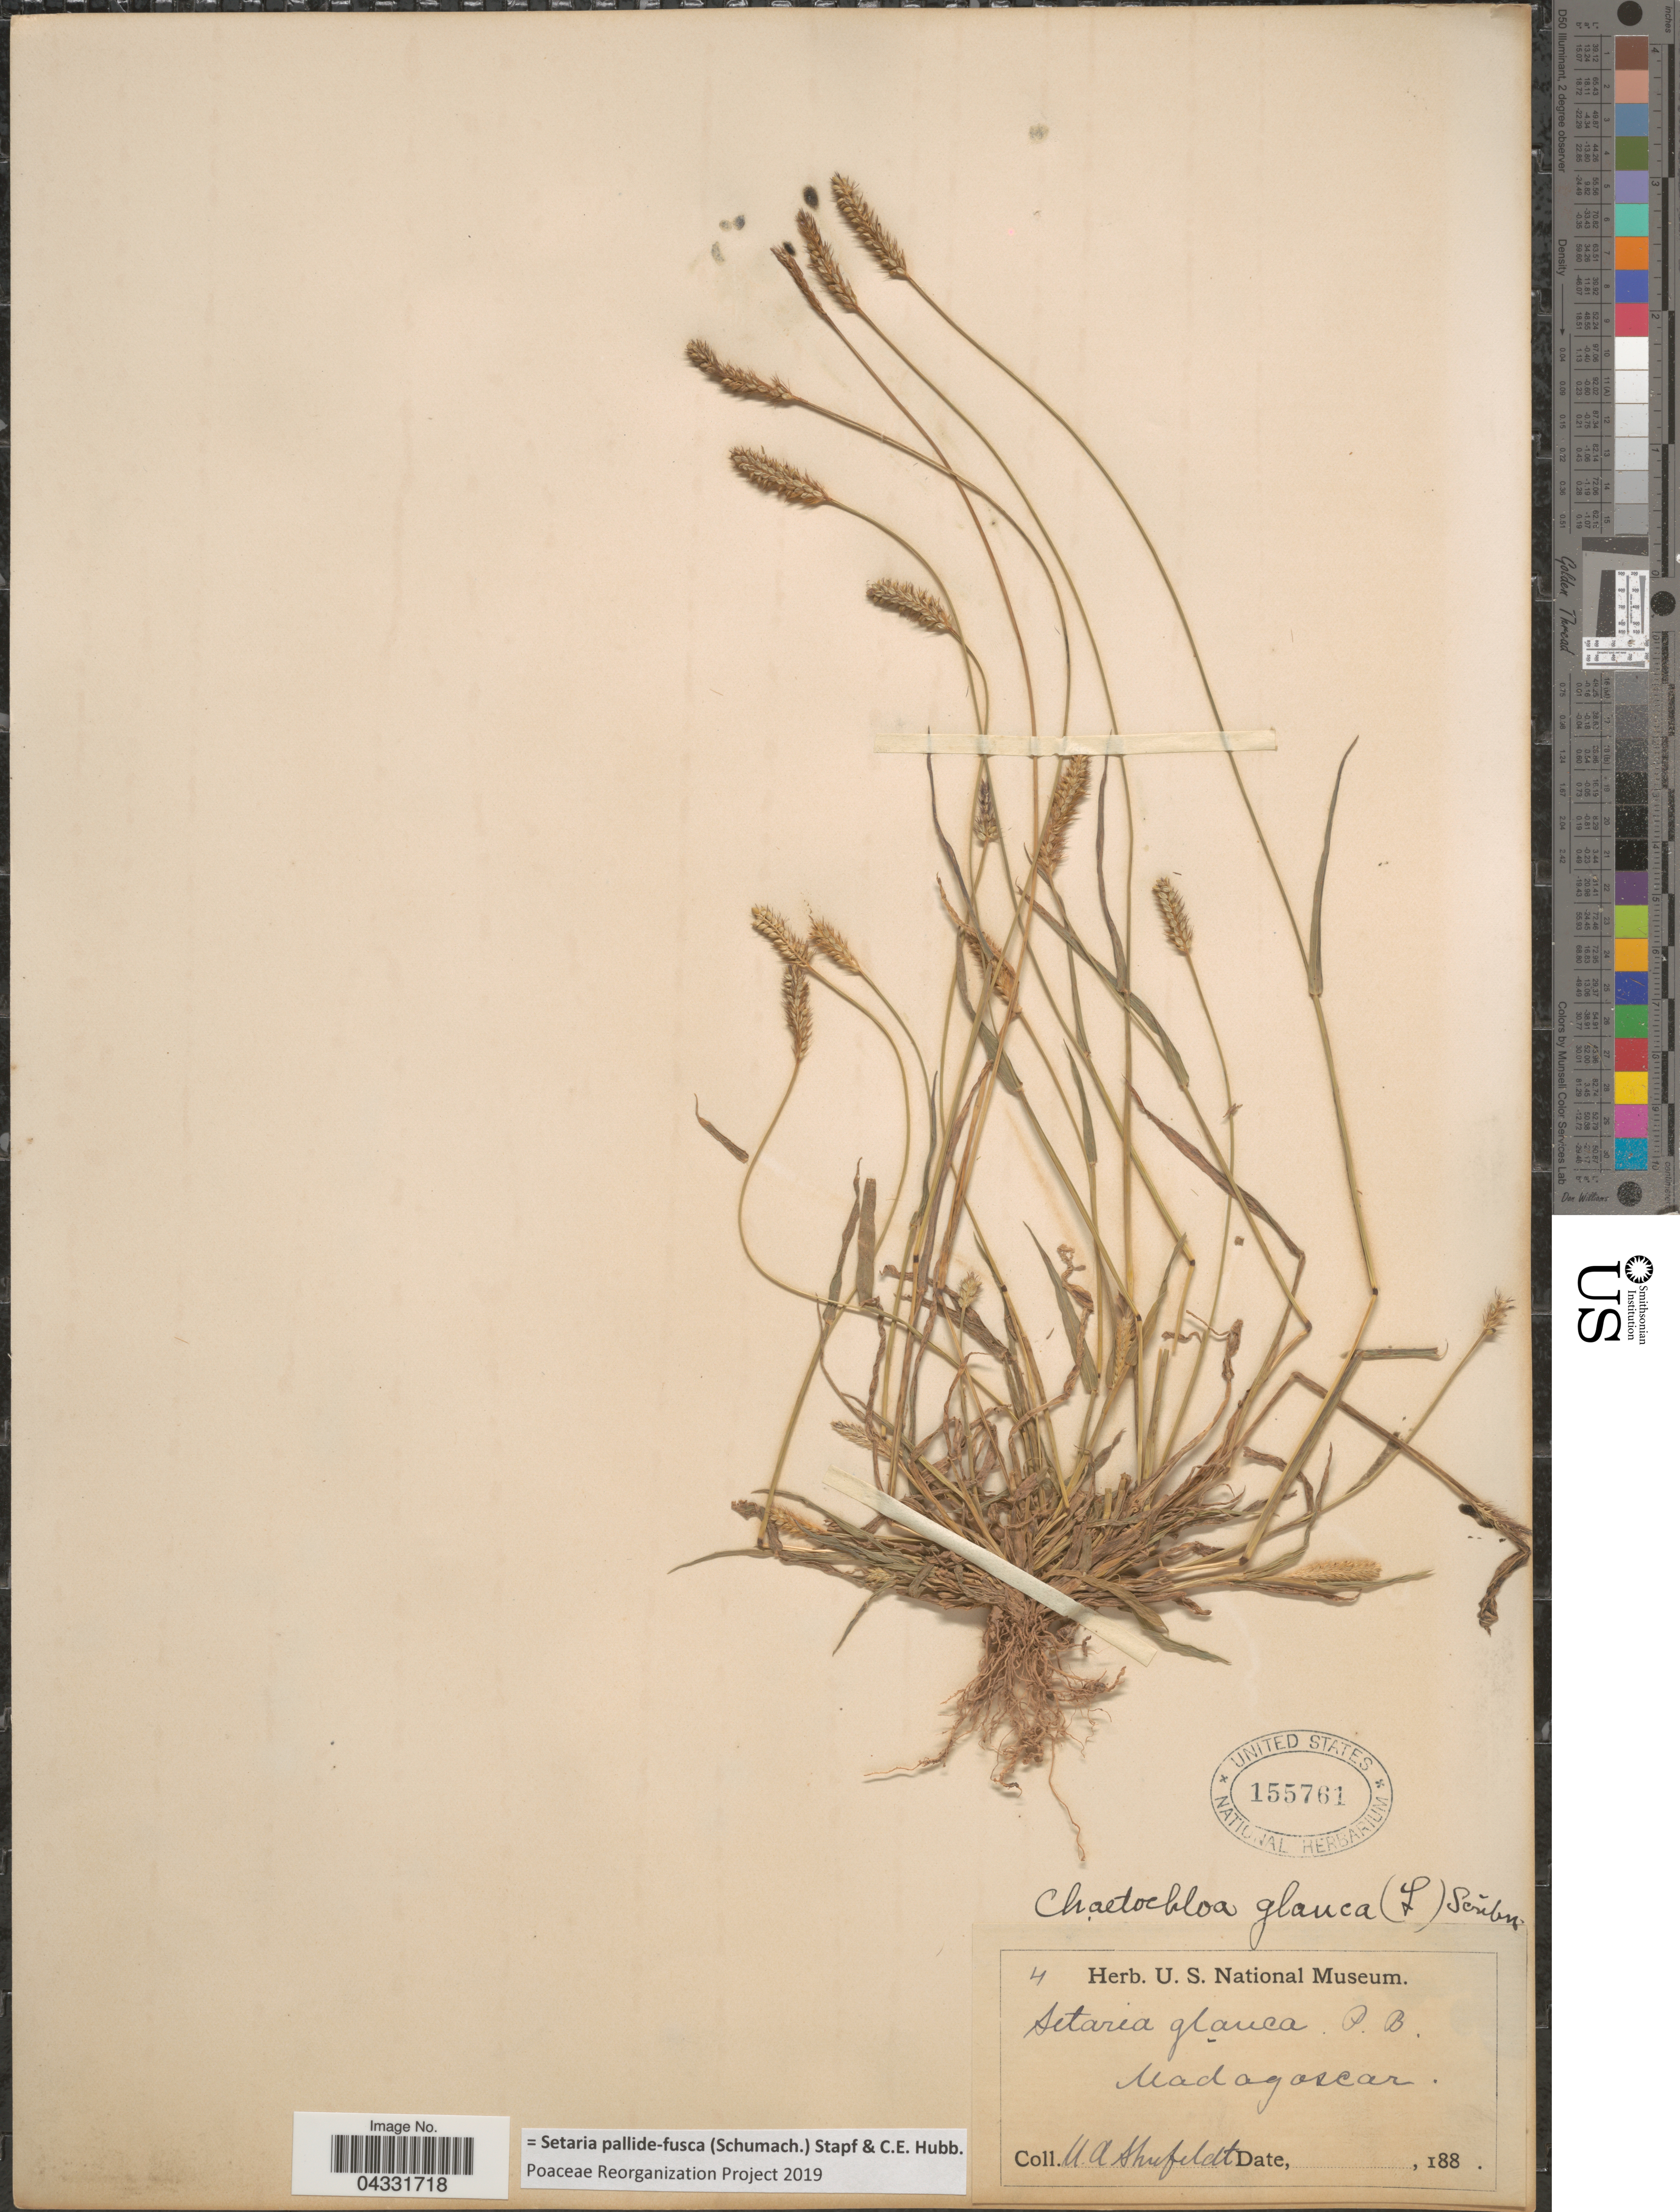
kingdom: Plantae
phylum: Tracheophyta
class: Liliopsida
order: Poales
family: Poaceae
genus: Setaria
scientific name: Setaria pallide-fusca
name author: (Schumach.) Stapf & C.E. Hubb.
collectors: M. Shufeldt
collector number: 4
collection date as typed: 188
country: Madagascar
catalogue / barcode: US 155761